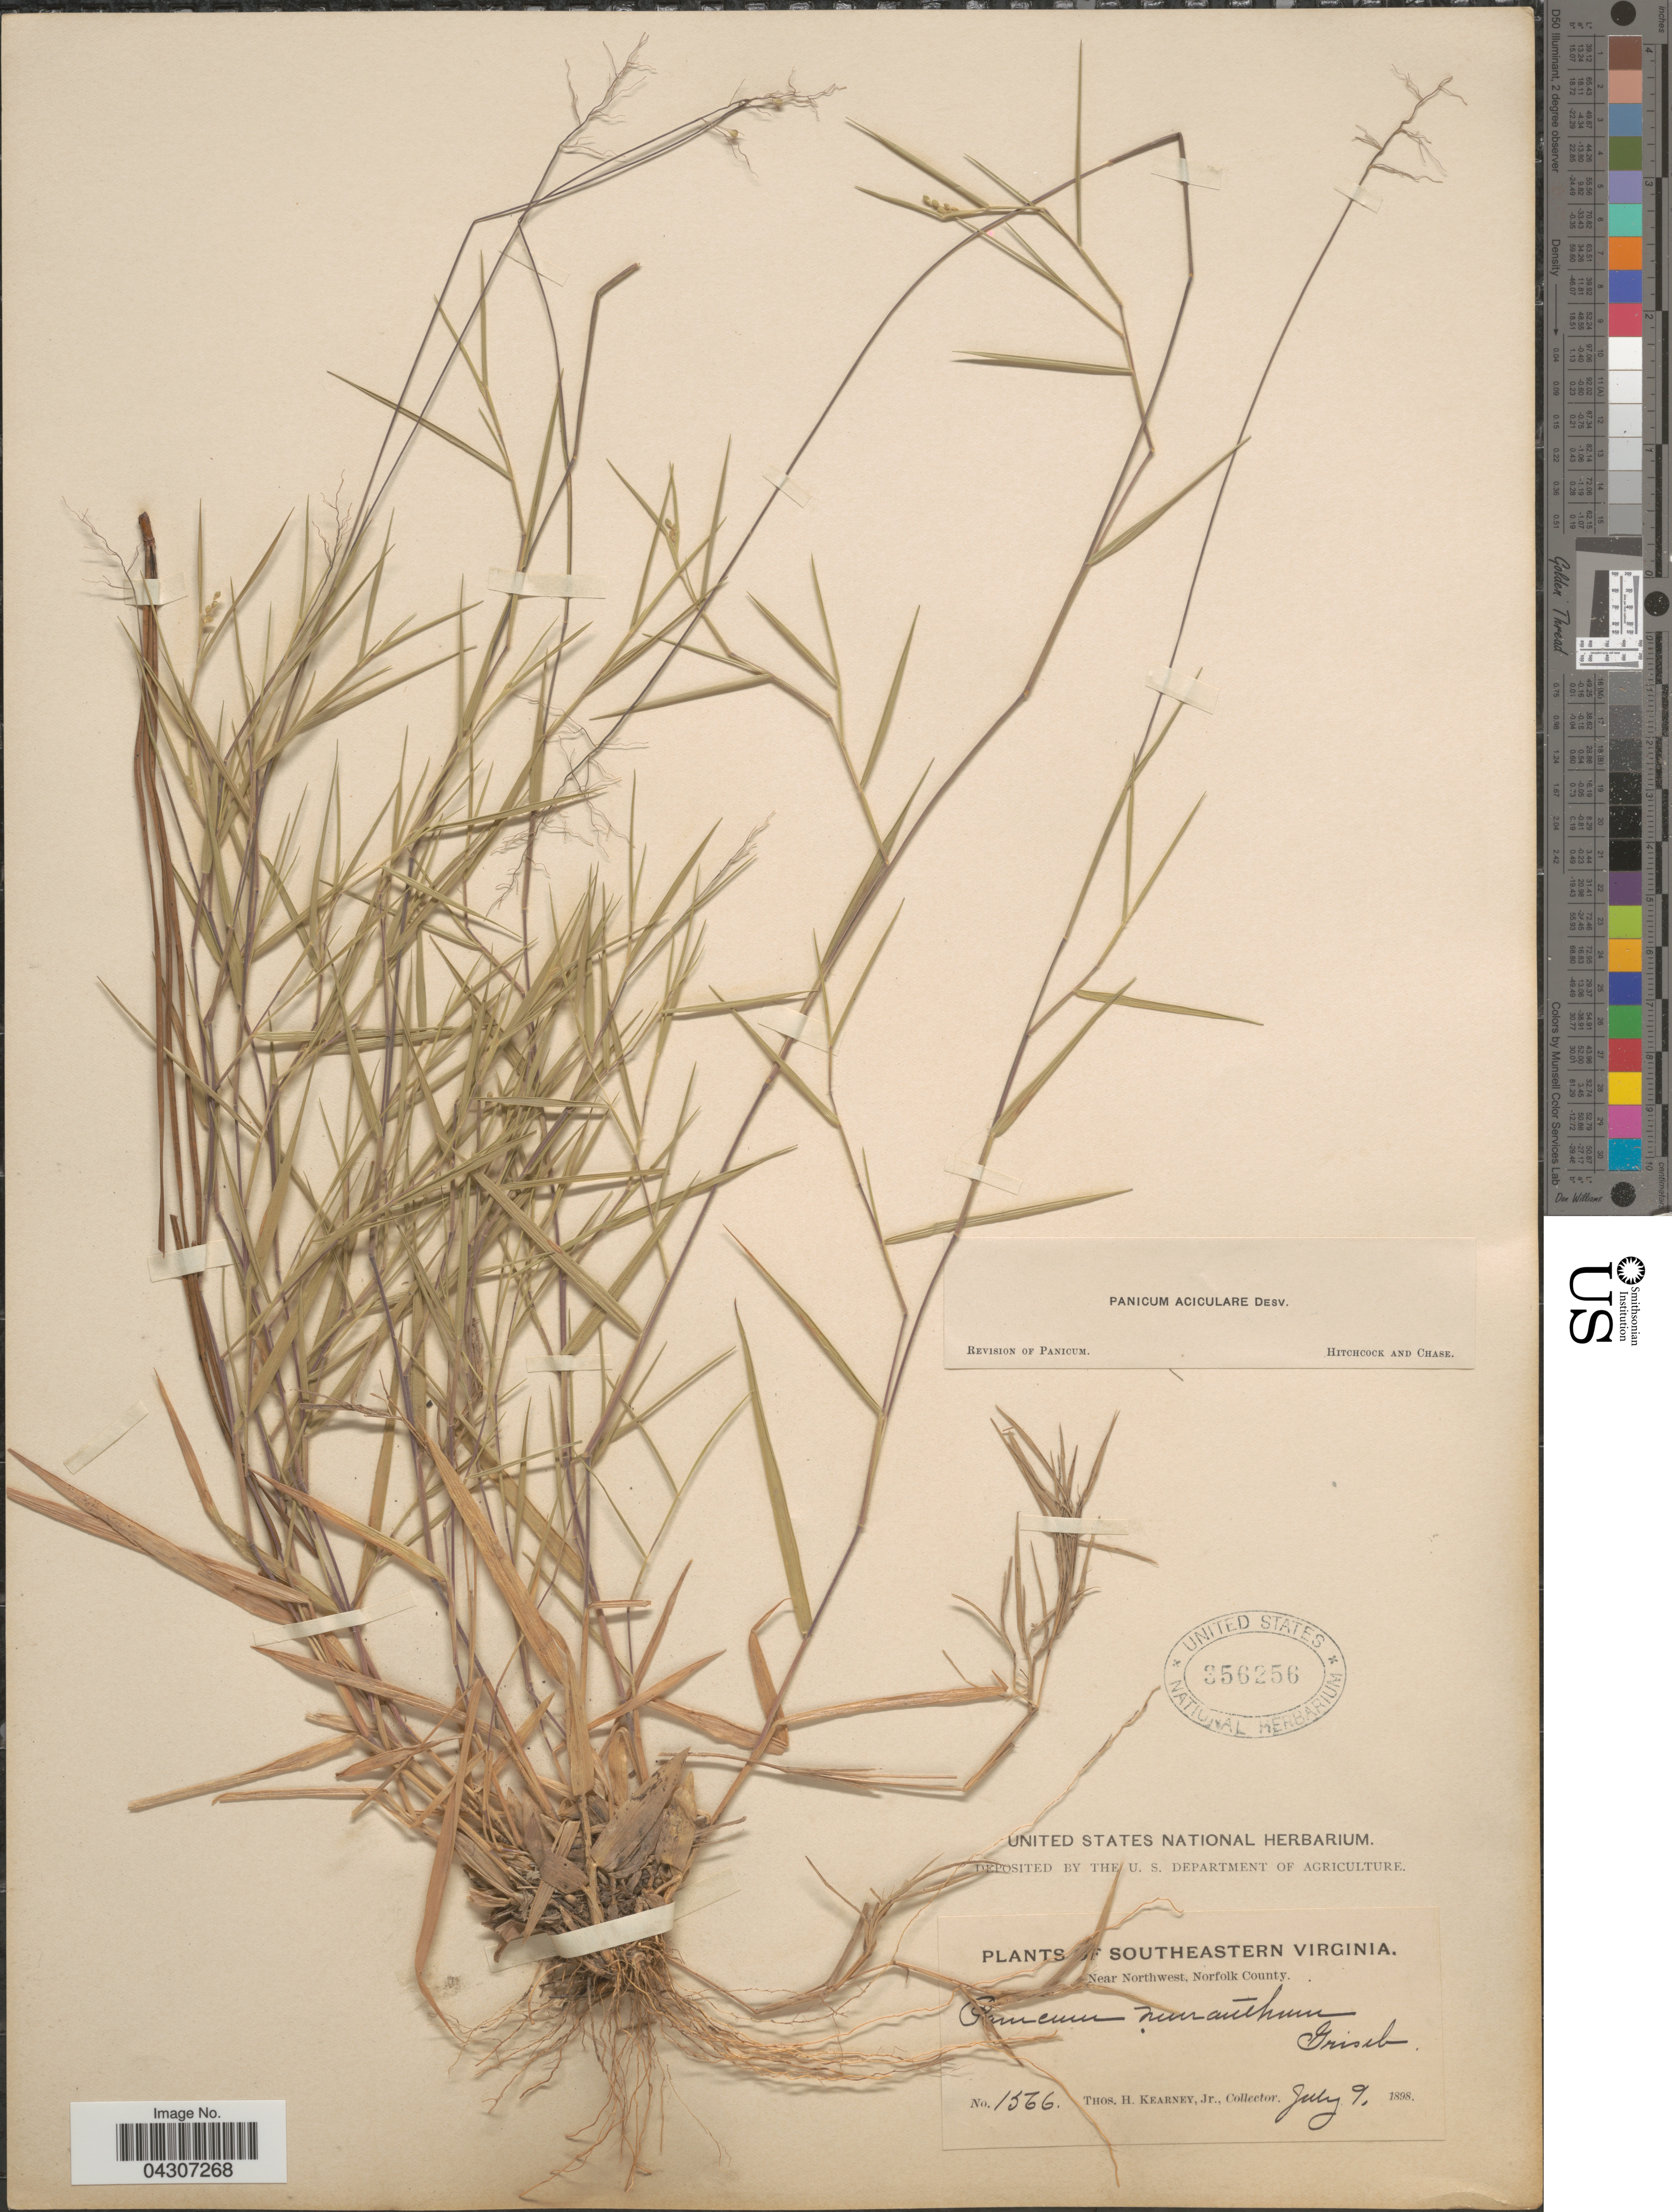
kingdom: Plantae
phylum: Tracheophyta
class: Liliopsida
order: Poales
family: Poaceae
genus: Dichanthelium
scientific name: Dichanthelium aciculare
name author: (Desv. ex Poir.) Gould & C.A. Clark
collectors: T. H. Kearney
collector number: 1566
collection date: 1898-07-09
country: United States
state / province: Virginia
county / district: City of Chesapeake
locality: Southeastern Virginia. Near Northwest, Norfolk County.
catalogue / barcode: US 356256